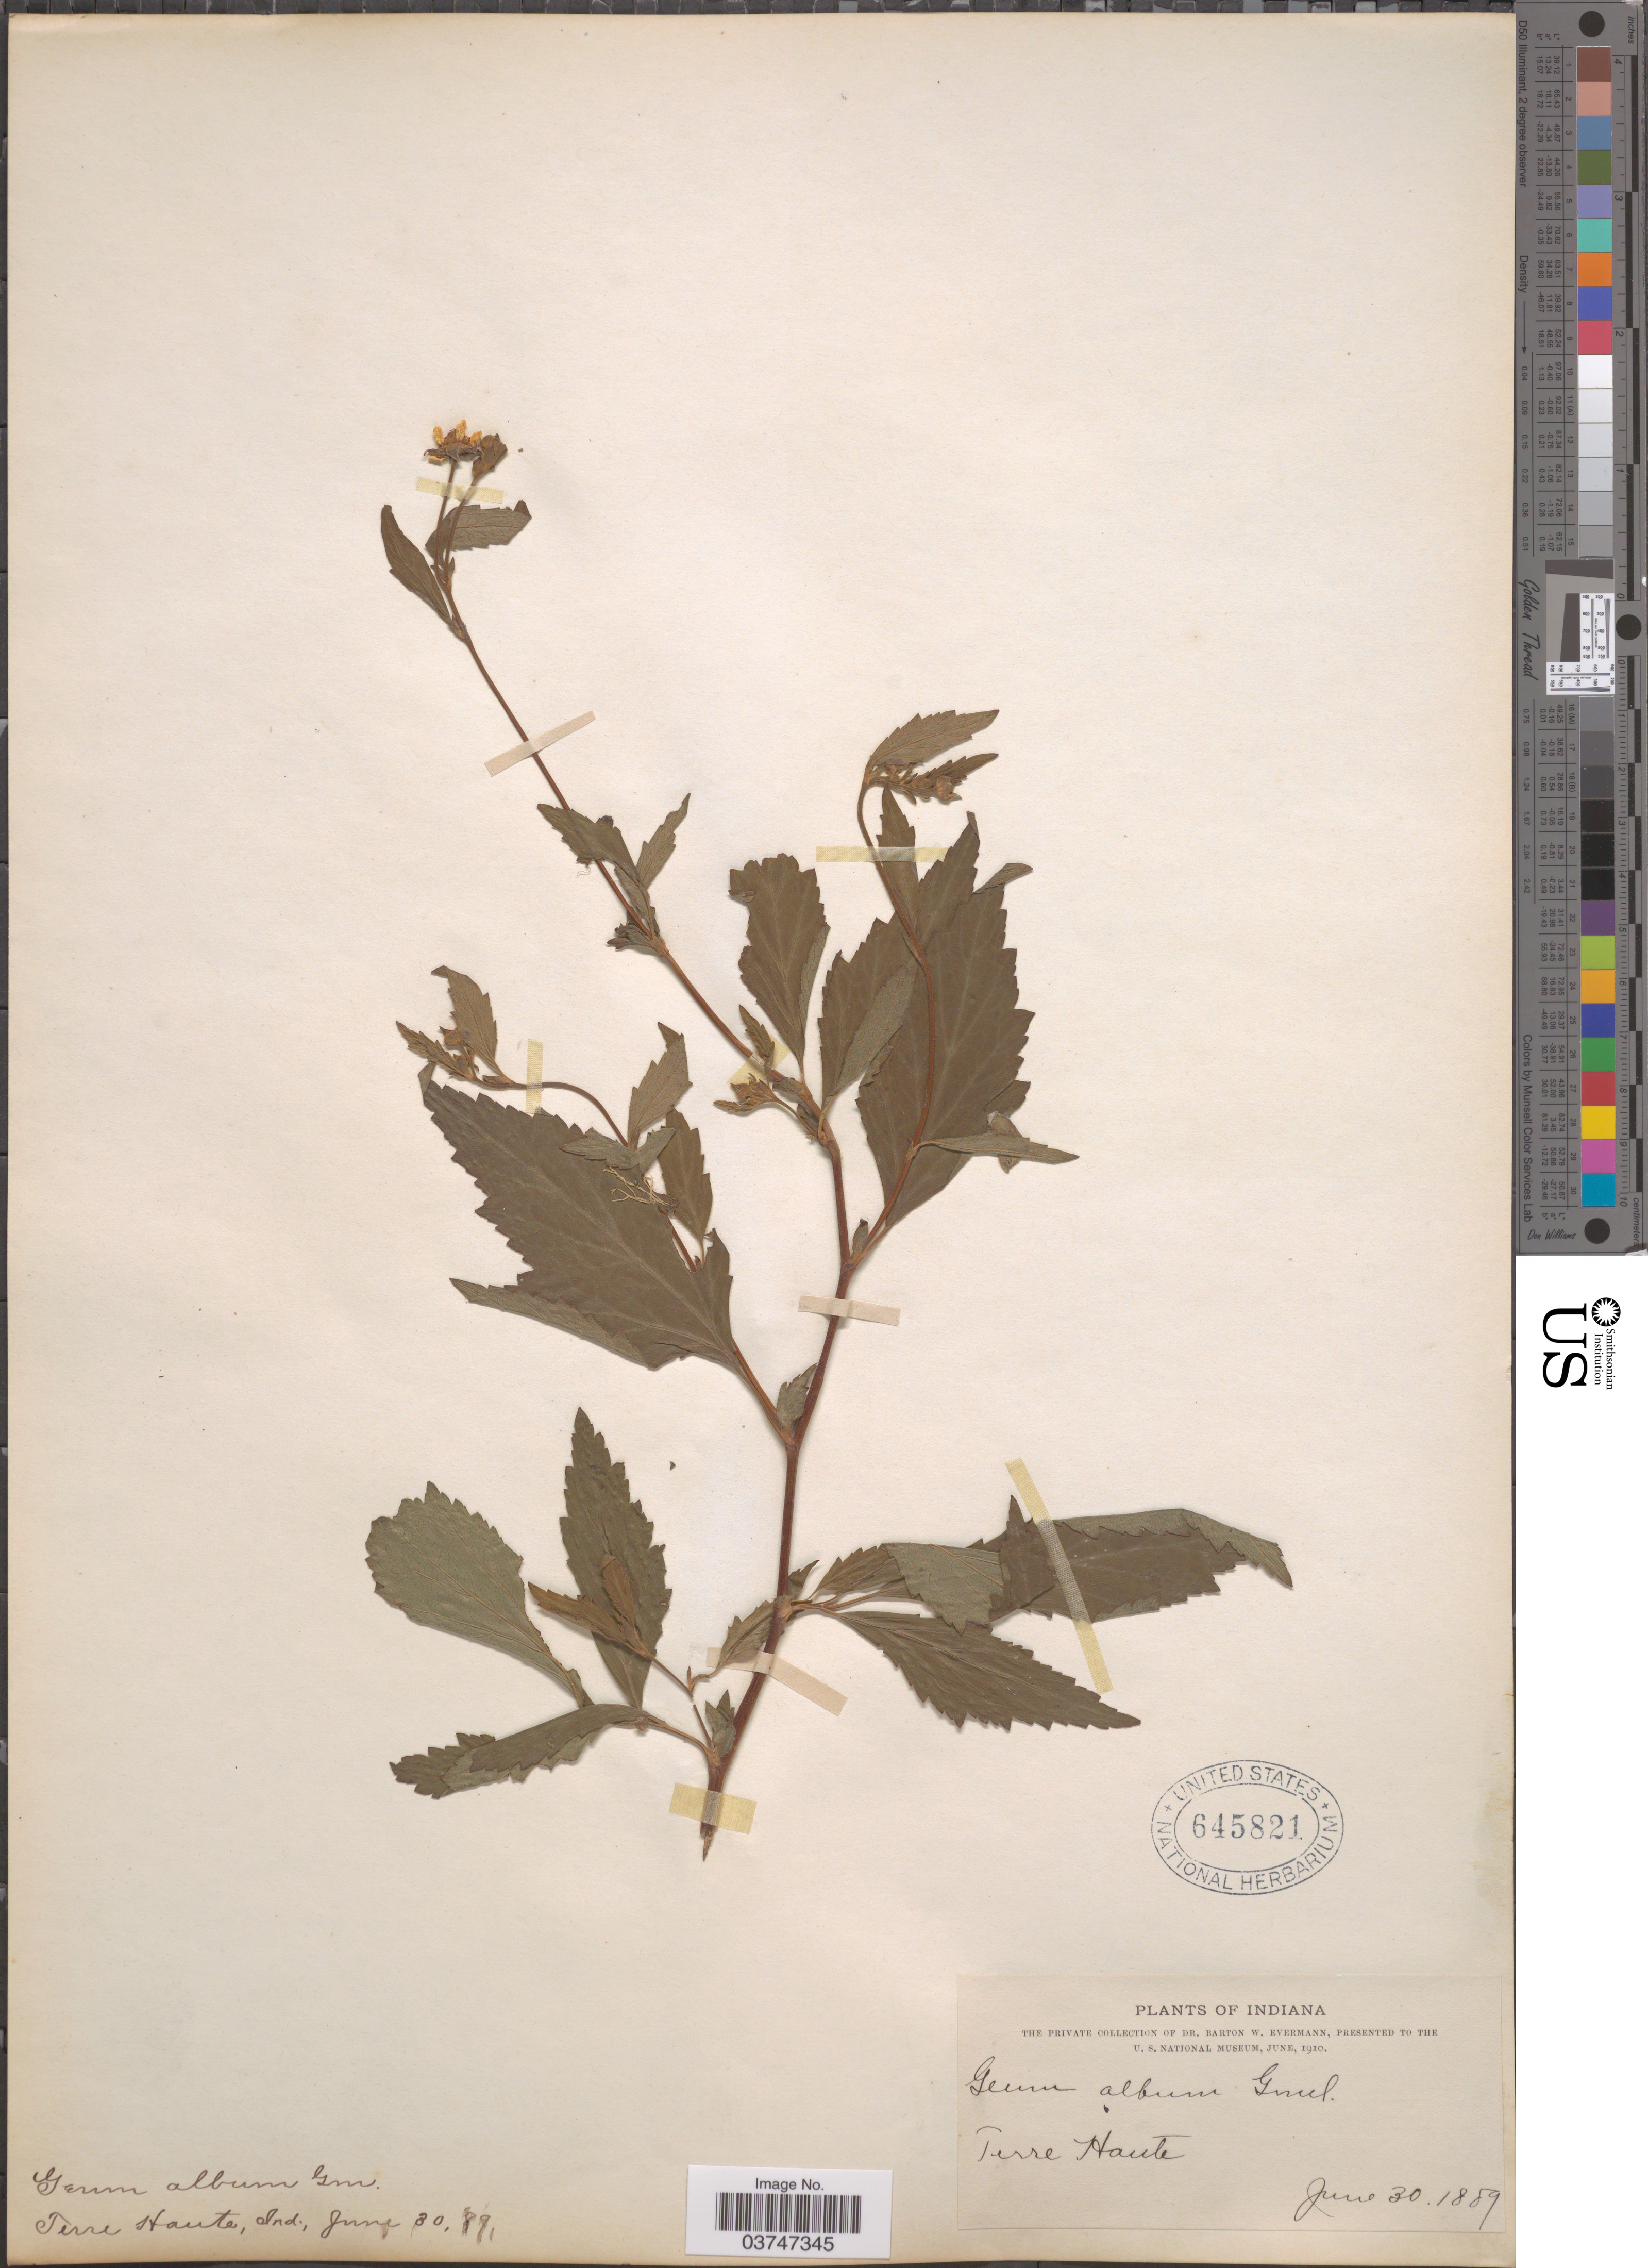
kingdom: Plantae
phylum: Tracheophyta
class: Magnoliopsida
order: Rosales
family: Rosaceae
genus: Geum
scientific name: Geum canadense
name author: Jacq.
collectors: B. W. Evermann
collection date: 1889-06-30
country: United States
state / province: Indiana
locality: Terre Haute.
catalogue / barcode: US 645821